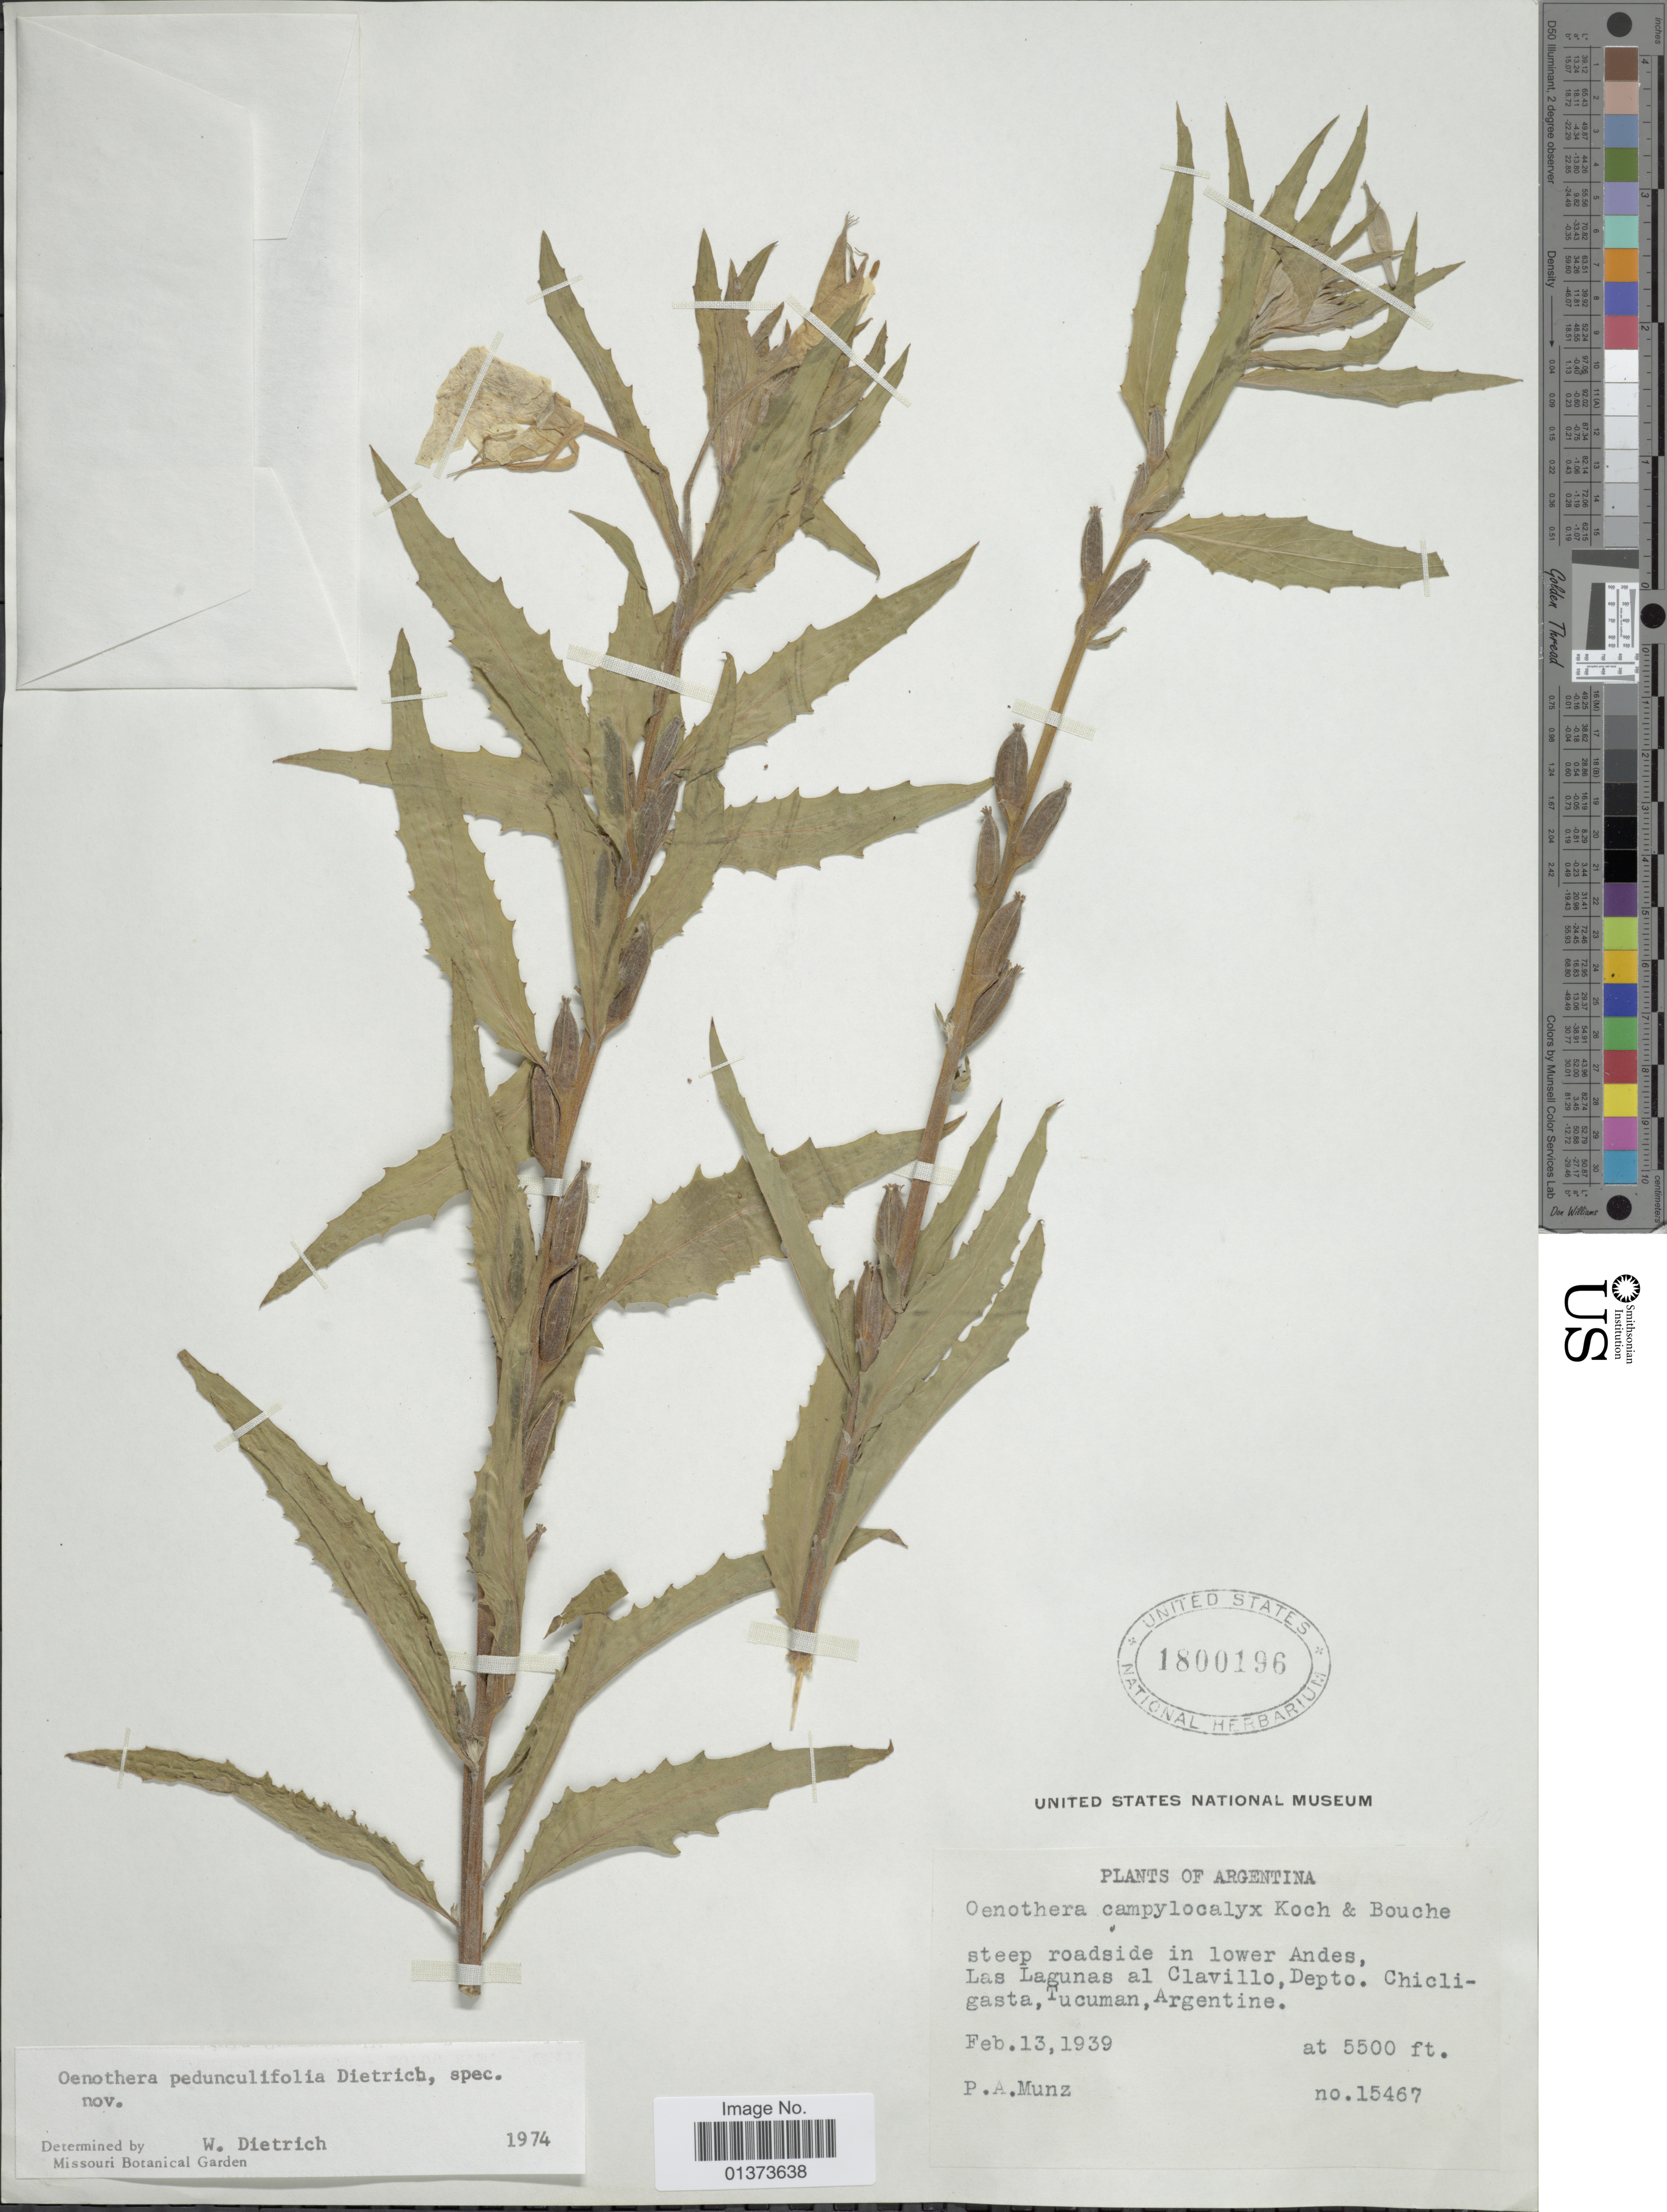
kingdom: Plantae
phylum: Tracheophyta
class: Magnoliopsida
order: Myrtales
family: Onagraceae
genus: Oenothera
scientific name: Oenothera pedunculifolia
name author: W. Dietr.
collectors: P. A. Munz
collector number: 15467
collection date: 1939-02-13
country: Argentina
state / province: Tucuman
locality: Steep roadside in lower Andes, Las Lagunas al Cavillo, Depto. Chicligasta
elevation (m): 1676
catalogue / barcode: US 1800196